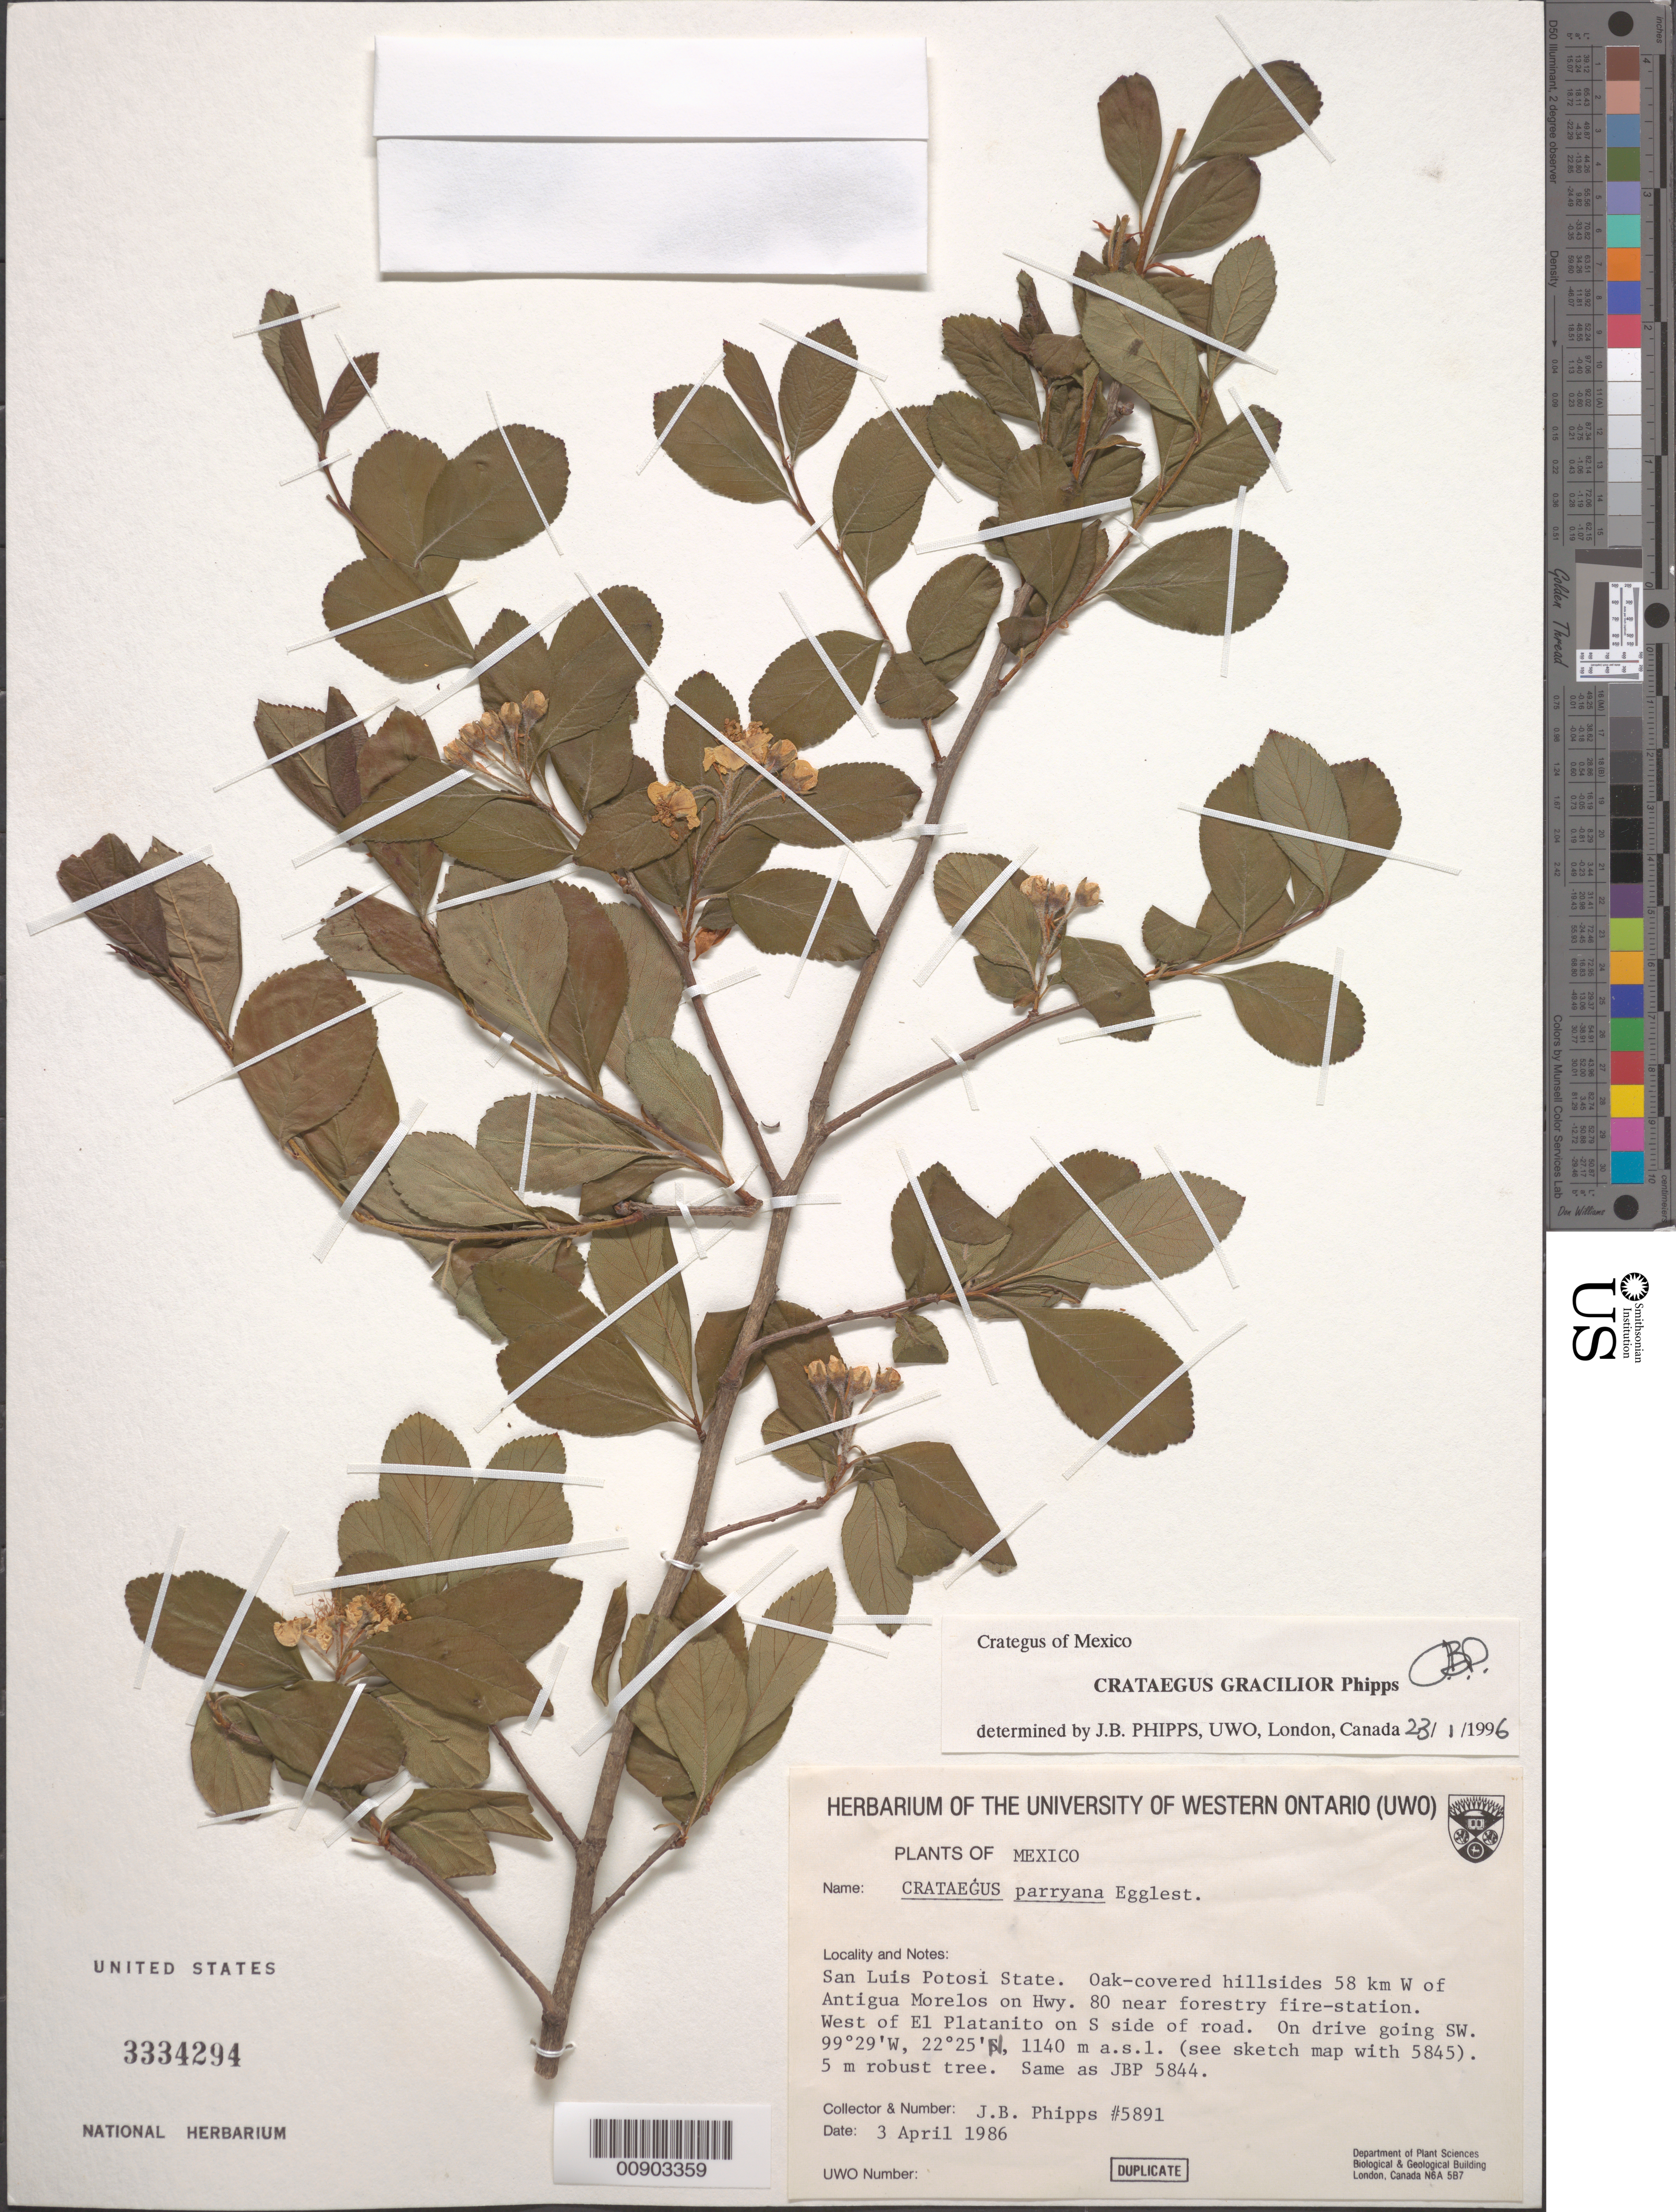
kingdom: Plantae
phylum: Tracheophyta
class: Magnoliopsida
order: Rosales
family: Rosaceae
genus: Crataegus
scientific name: Crataegus gracilior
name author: J.B. Phipps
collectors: J. Phipps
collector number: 5891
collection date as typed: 03 Apr 1986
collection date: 1986-04-03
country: Mexico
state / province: San Luis Potosí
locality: San Luis Potosí. 58 km. W of Antigua Morelos on Hwy. 80 near forestry fire-station. West of El Platanito on S side of road. On drive going SW.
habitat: Oak-covered hillsides.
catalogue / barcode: US 3334294